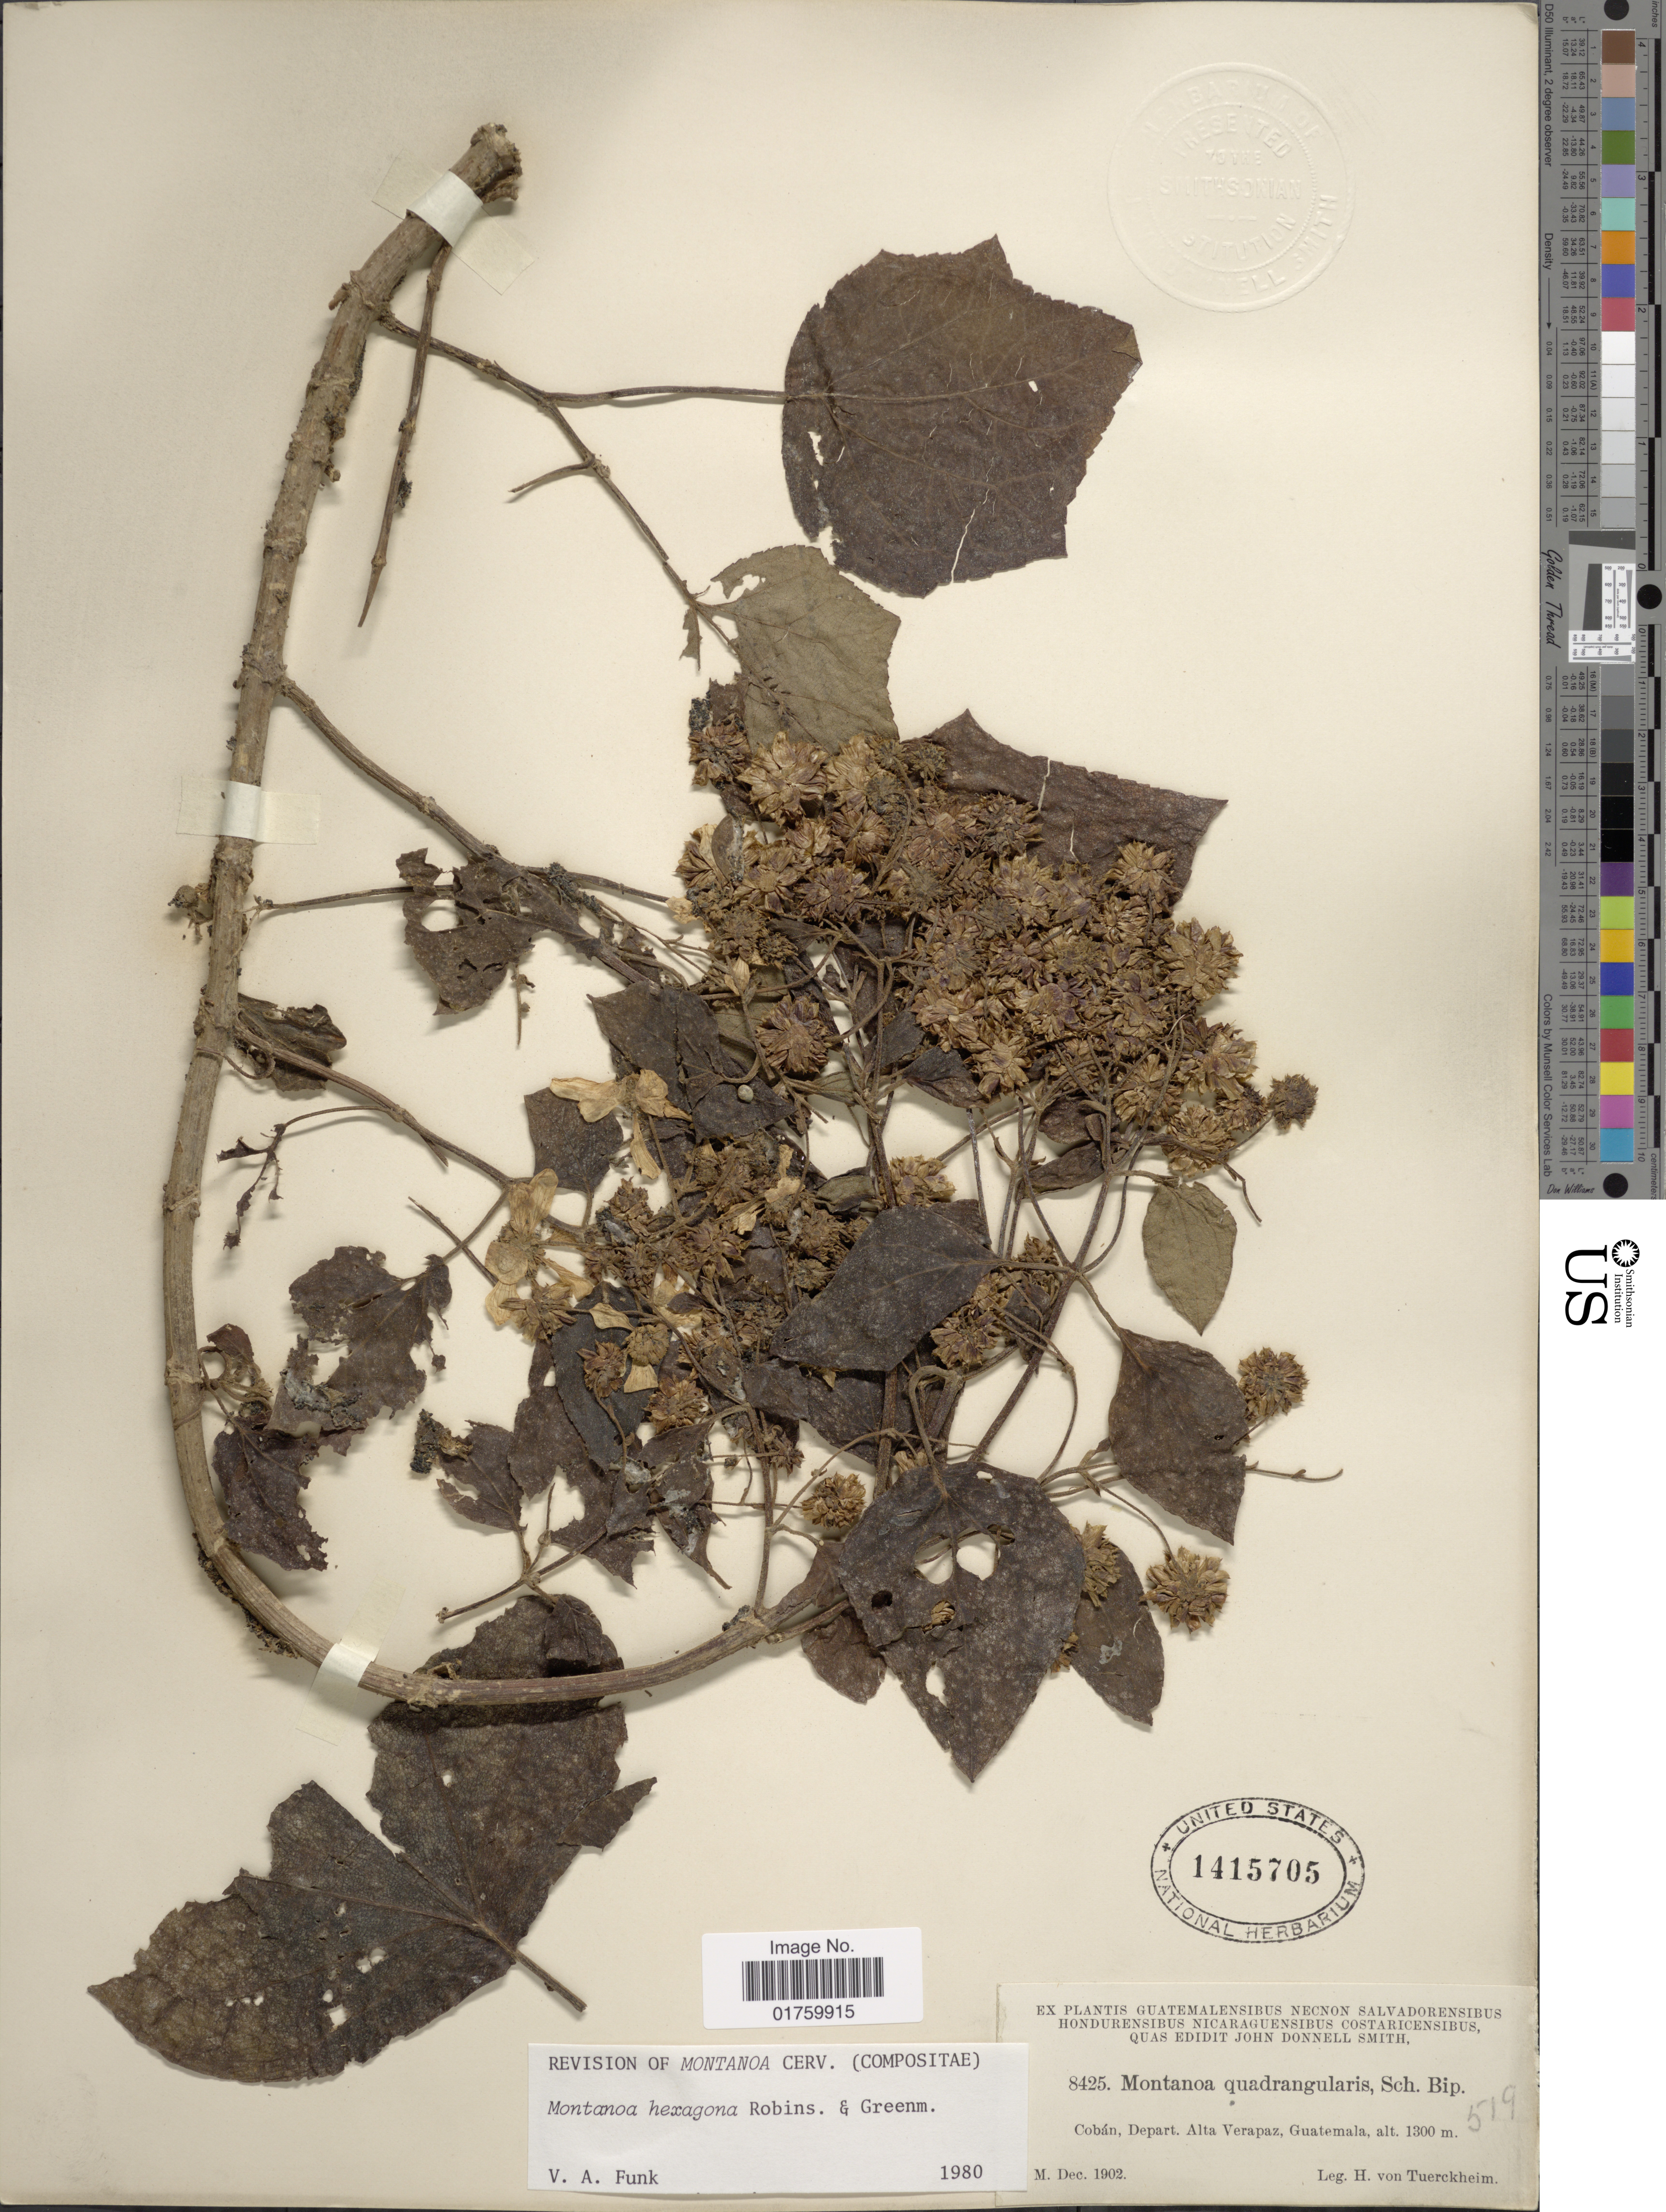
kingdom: Plantae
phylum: Tracheophyta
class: Magnoliopsida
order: Asterales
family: Asteraceae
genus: Montanoa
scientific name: Montanoa hexagona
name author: B.L. Rob. & Greenm.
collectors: H. von Tuerckheim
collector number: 8425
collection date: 1902-12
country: Guatemala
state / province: Alta Verapaz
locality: Coban.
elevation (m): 1300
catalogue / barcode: US 1415705